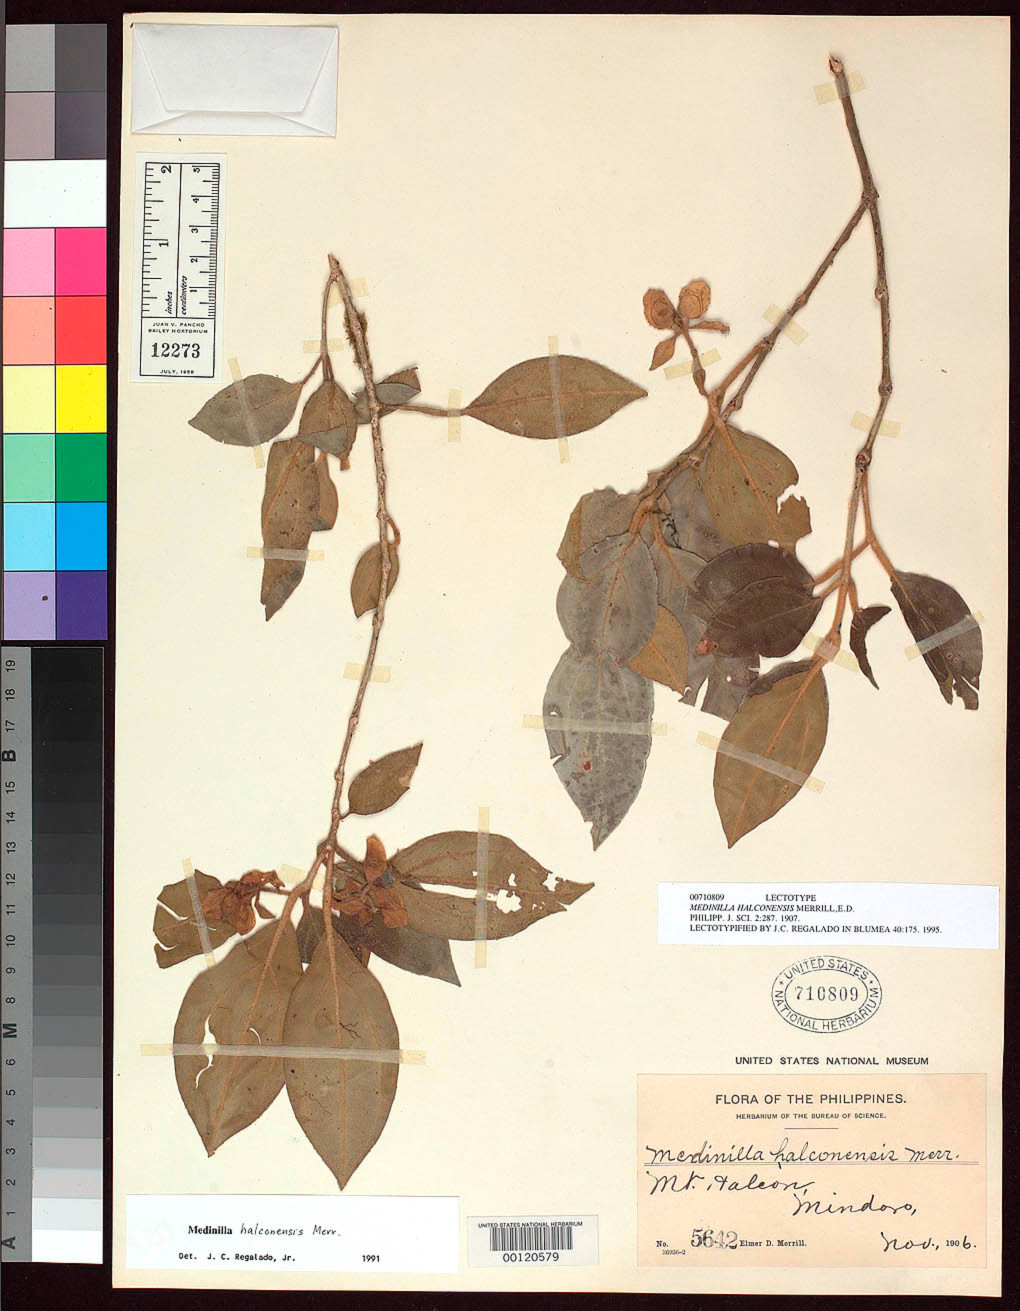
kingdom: Plantae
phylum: Tracheophyta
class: Magnoliopsida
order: Myrtales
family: Melastomataceae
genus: Medinilla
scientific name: Medinilla halconensis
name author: Merr.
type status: Lectotype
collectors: E. D. Merrill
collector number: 5642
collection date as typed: Nov 1906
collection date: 1906-11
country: Philippines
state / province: Mimaropa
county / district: Mindoro Oriental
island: Mindoro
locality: Mt. Halcon.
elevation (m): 1050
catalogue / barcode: US 710809